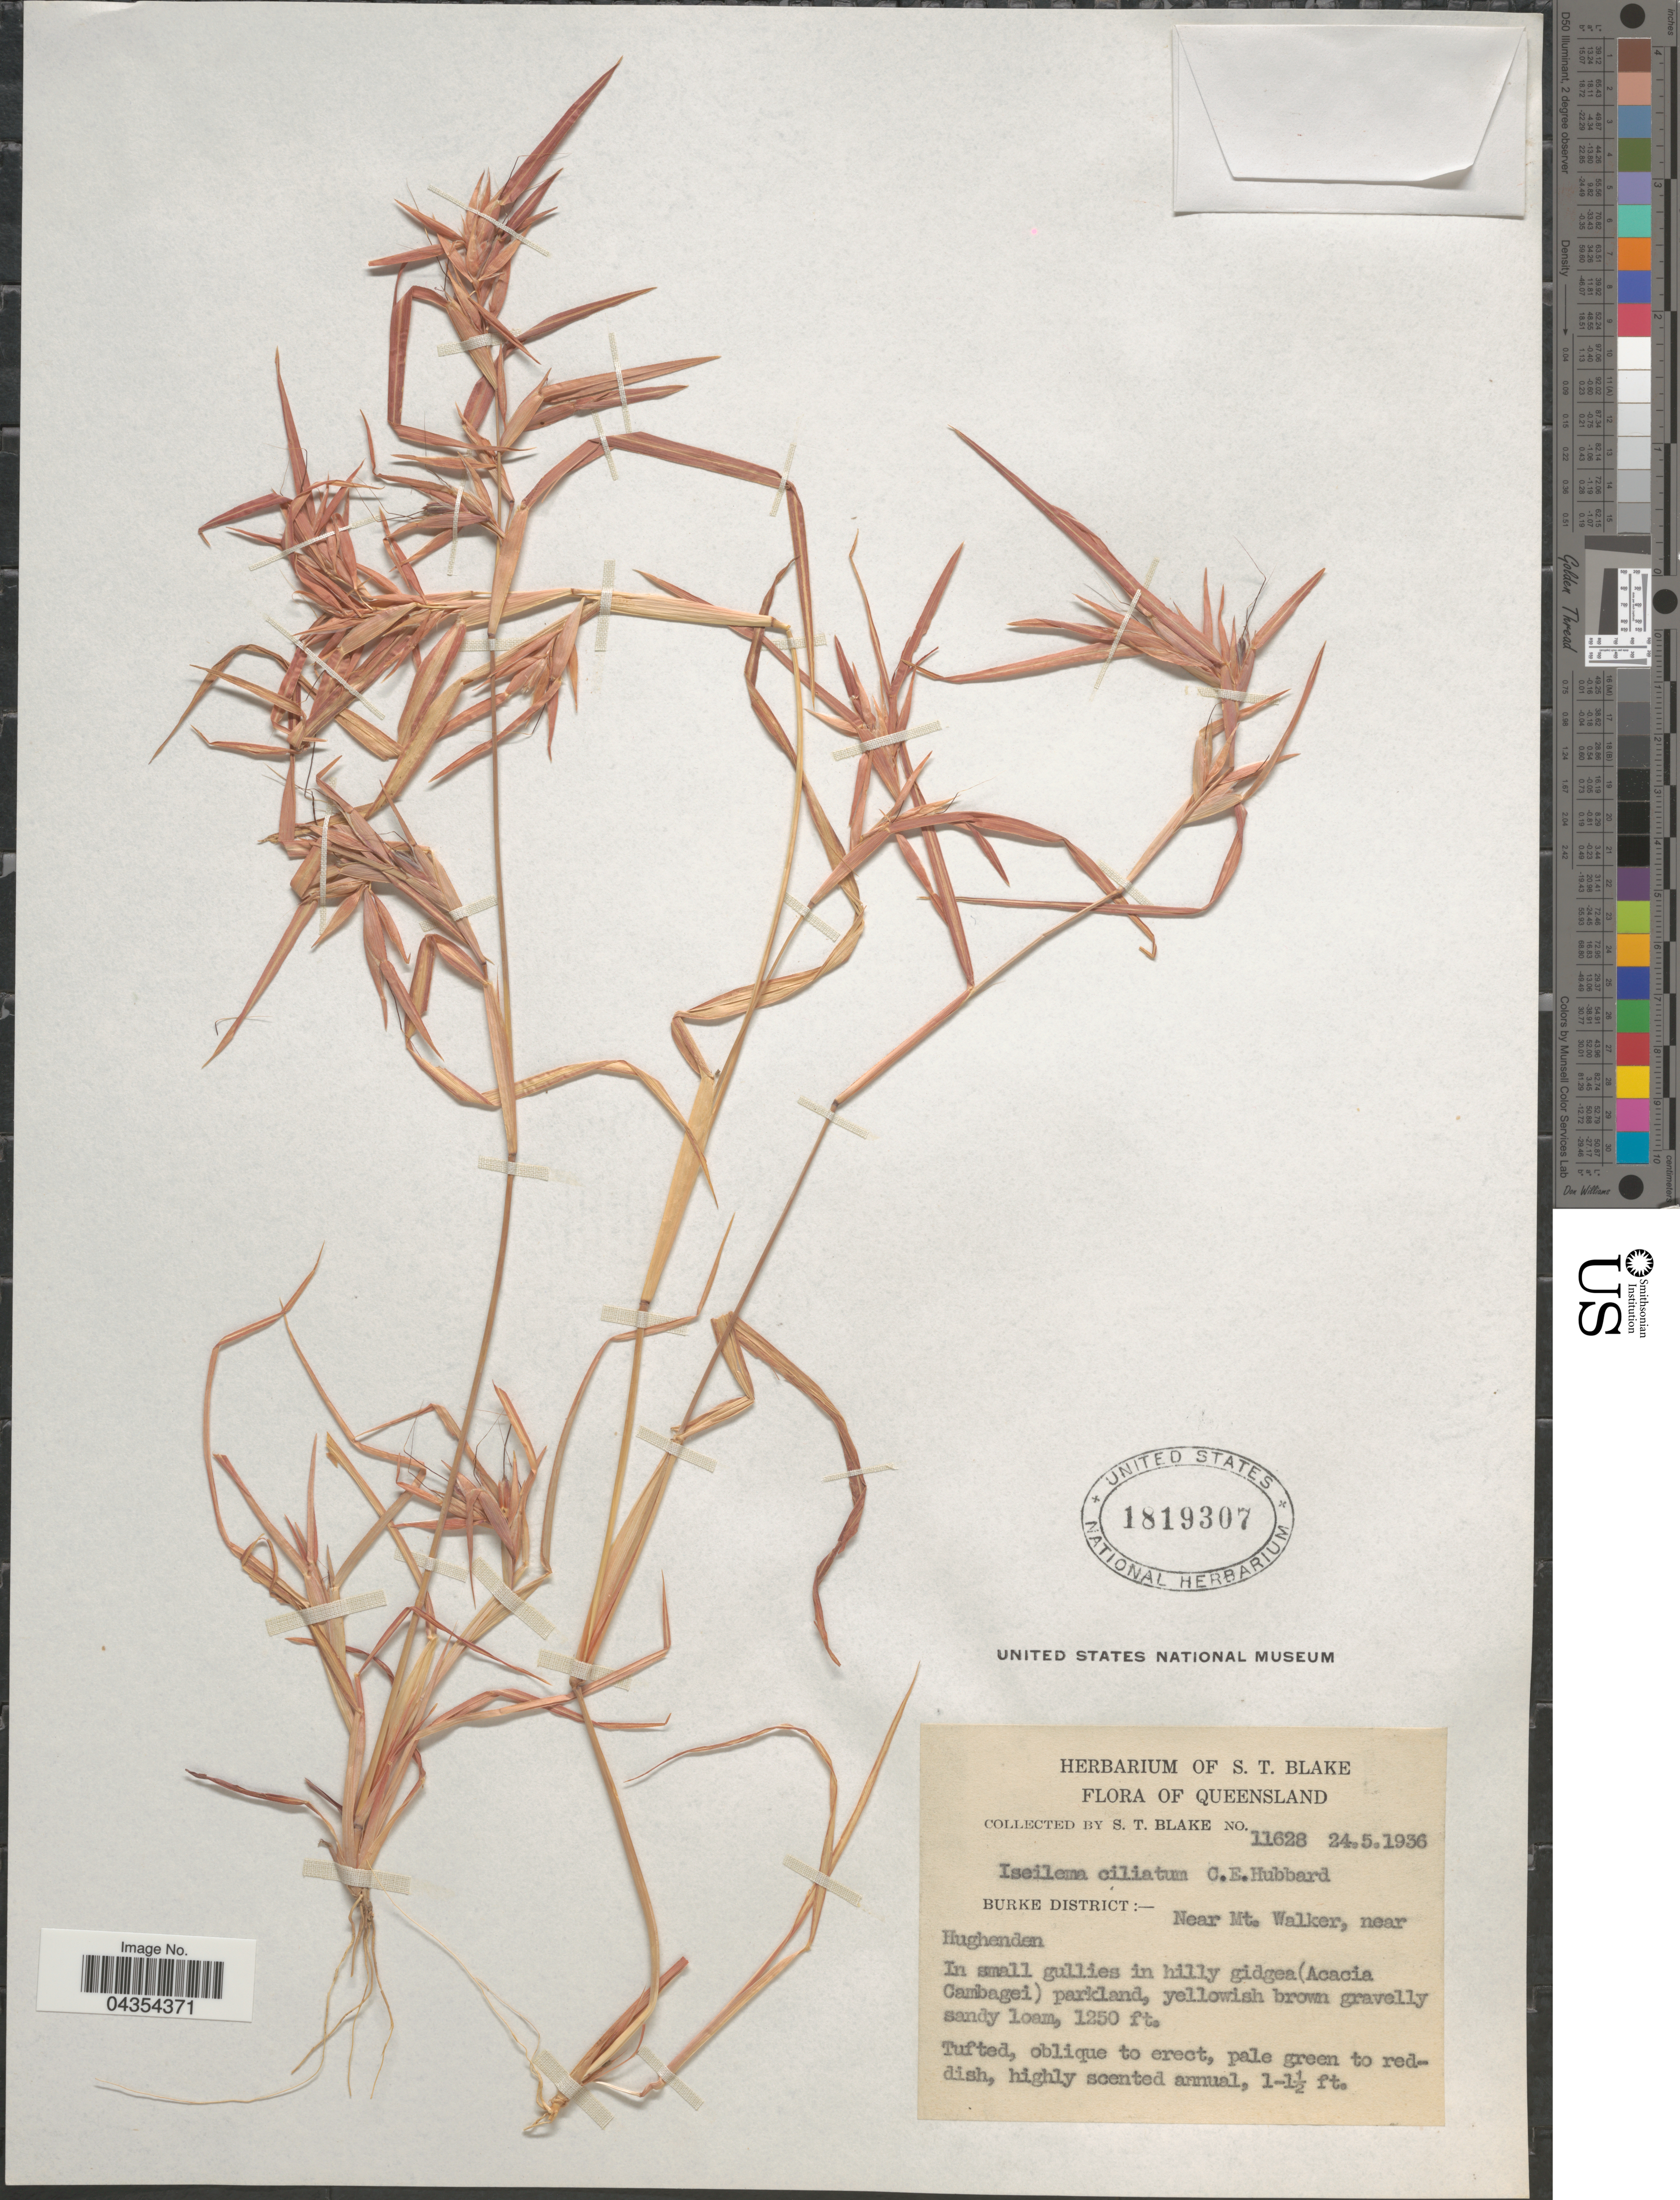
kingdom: Plantae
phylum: Tracheophyta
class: Liliopsida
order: Poales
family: Poaceae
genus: Iseilema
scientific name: Iseilema ciliatum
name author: C. E. Hubb.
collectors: S. T. Blake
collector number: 11628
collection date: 1936-05-24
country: Australia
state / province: Queensland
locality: Burke District:- Near Mt. Walker, near Hughenden.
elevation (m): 381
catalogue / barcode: US 1819307